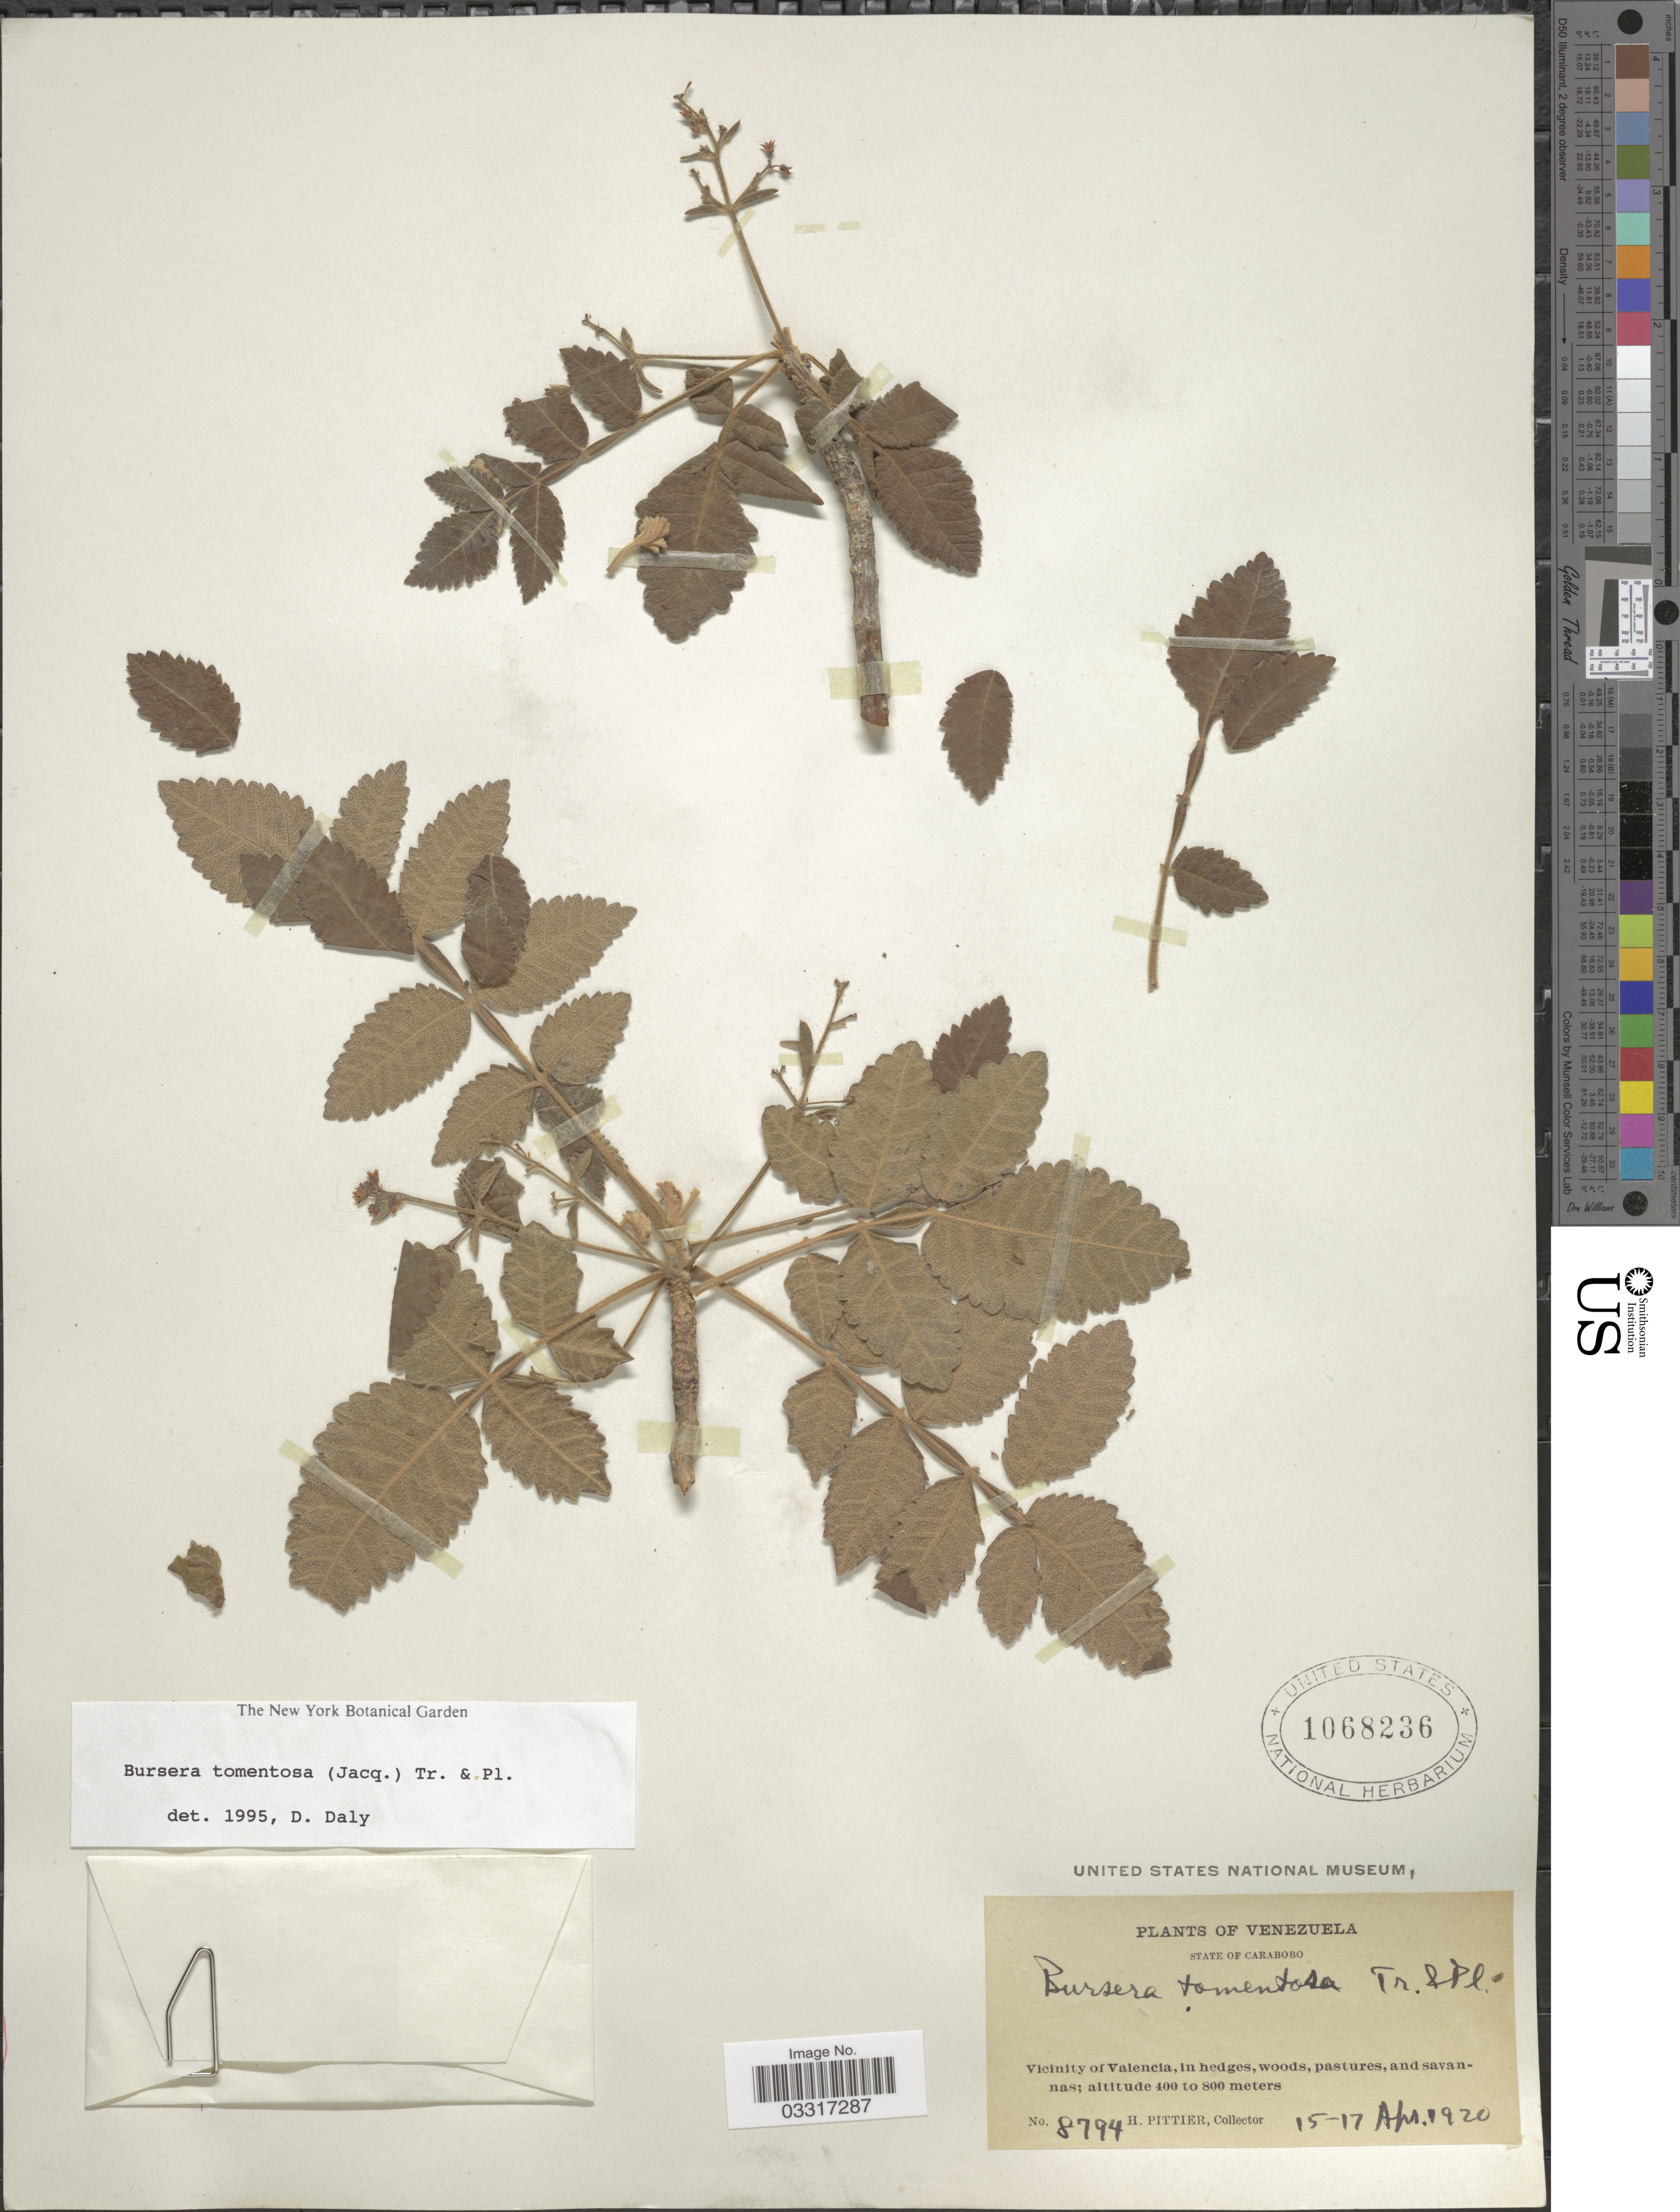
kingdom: Plantae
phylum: Tracheophyta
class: Magnoliopsida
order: Sapindales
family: Burseraceae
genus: Bursera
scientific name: Bursera tomentosa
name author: (Jacq.) Triana & Planch.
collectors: H. F. Pittier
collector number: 8794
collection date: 1920-04-15/1920-04-17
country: Venezuela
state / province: Carabobo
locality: Vicinity of Valencia, in hedges, woods, pastures, and savannas.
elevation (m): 400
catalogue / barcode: US 1068236